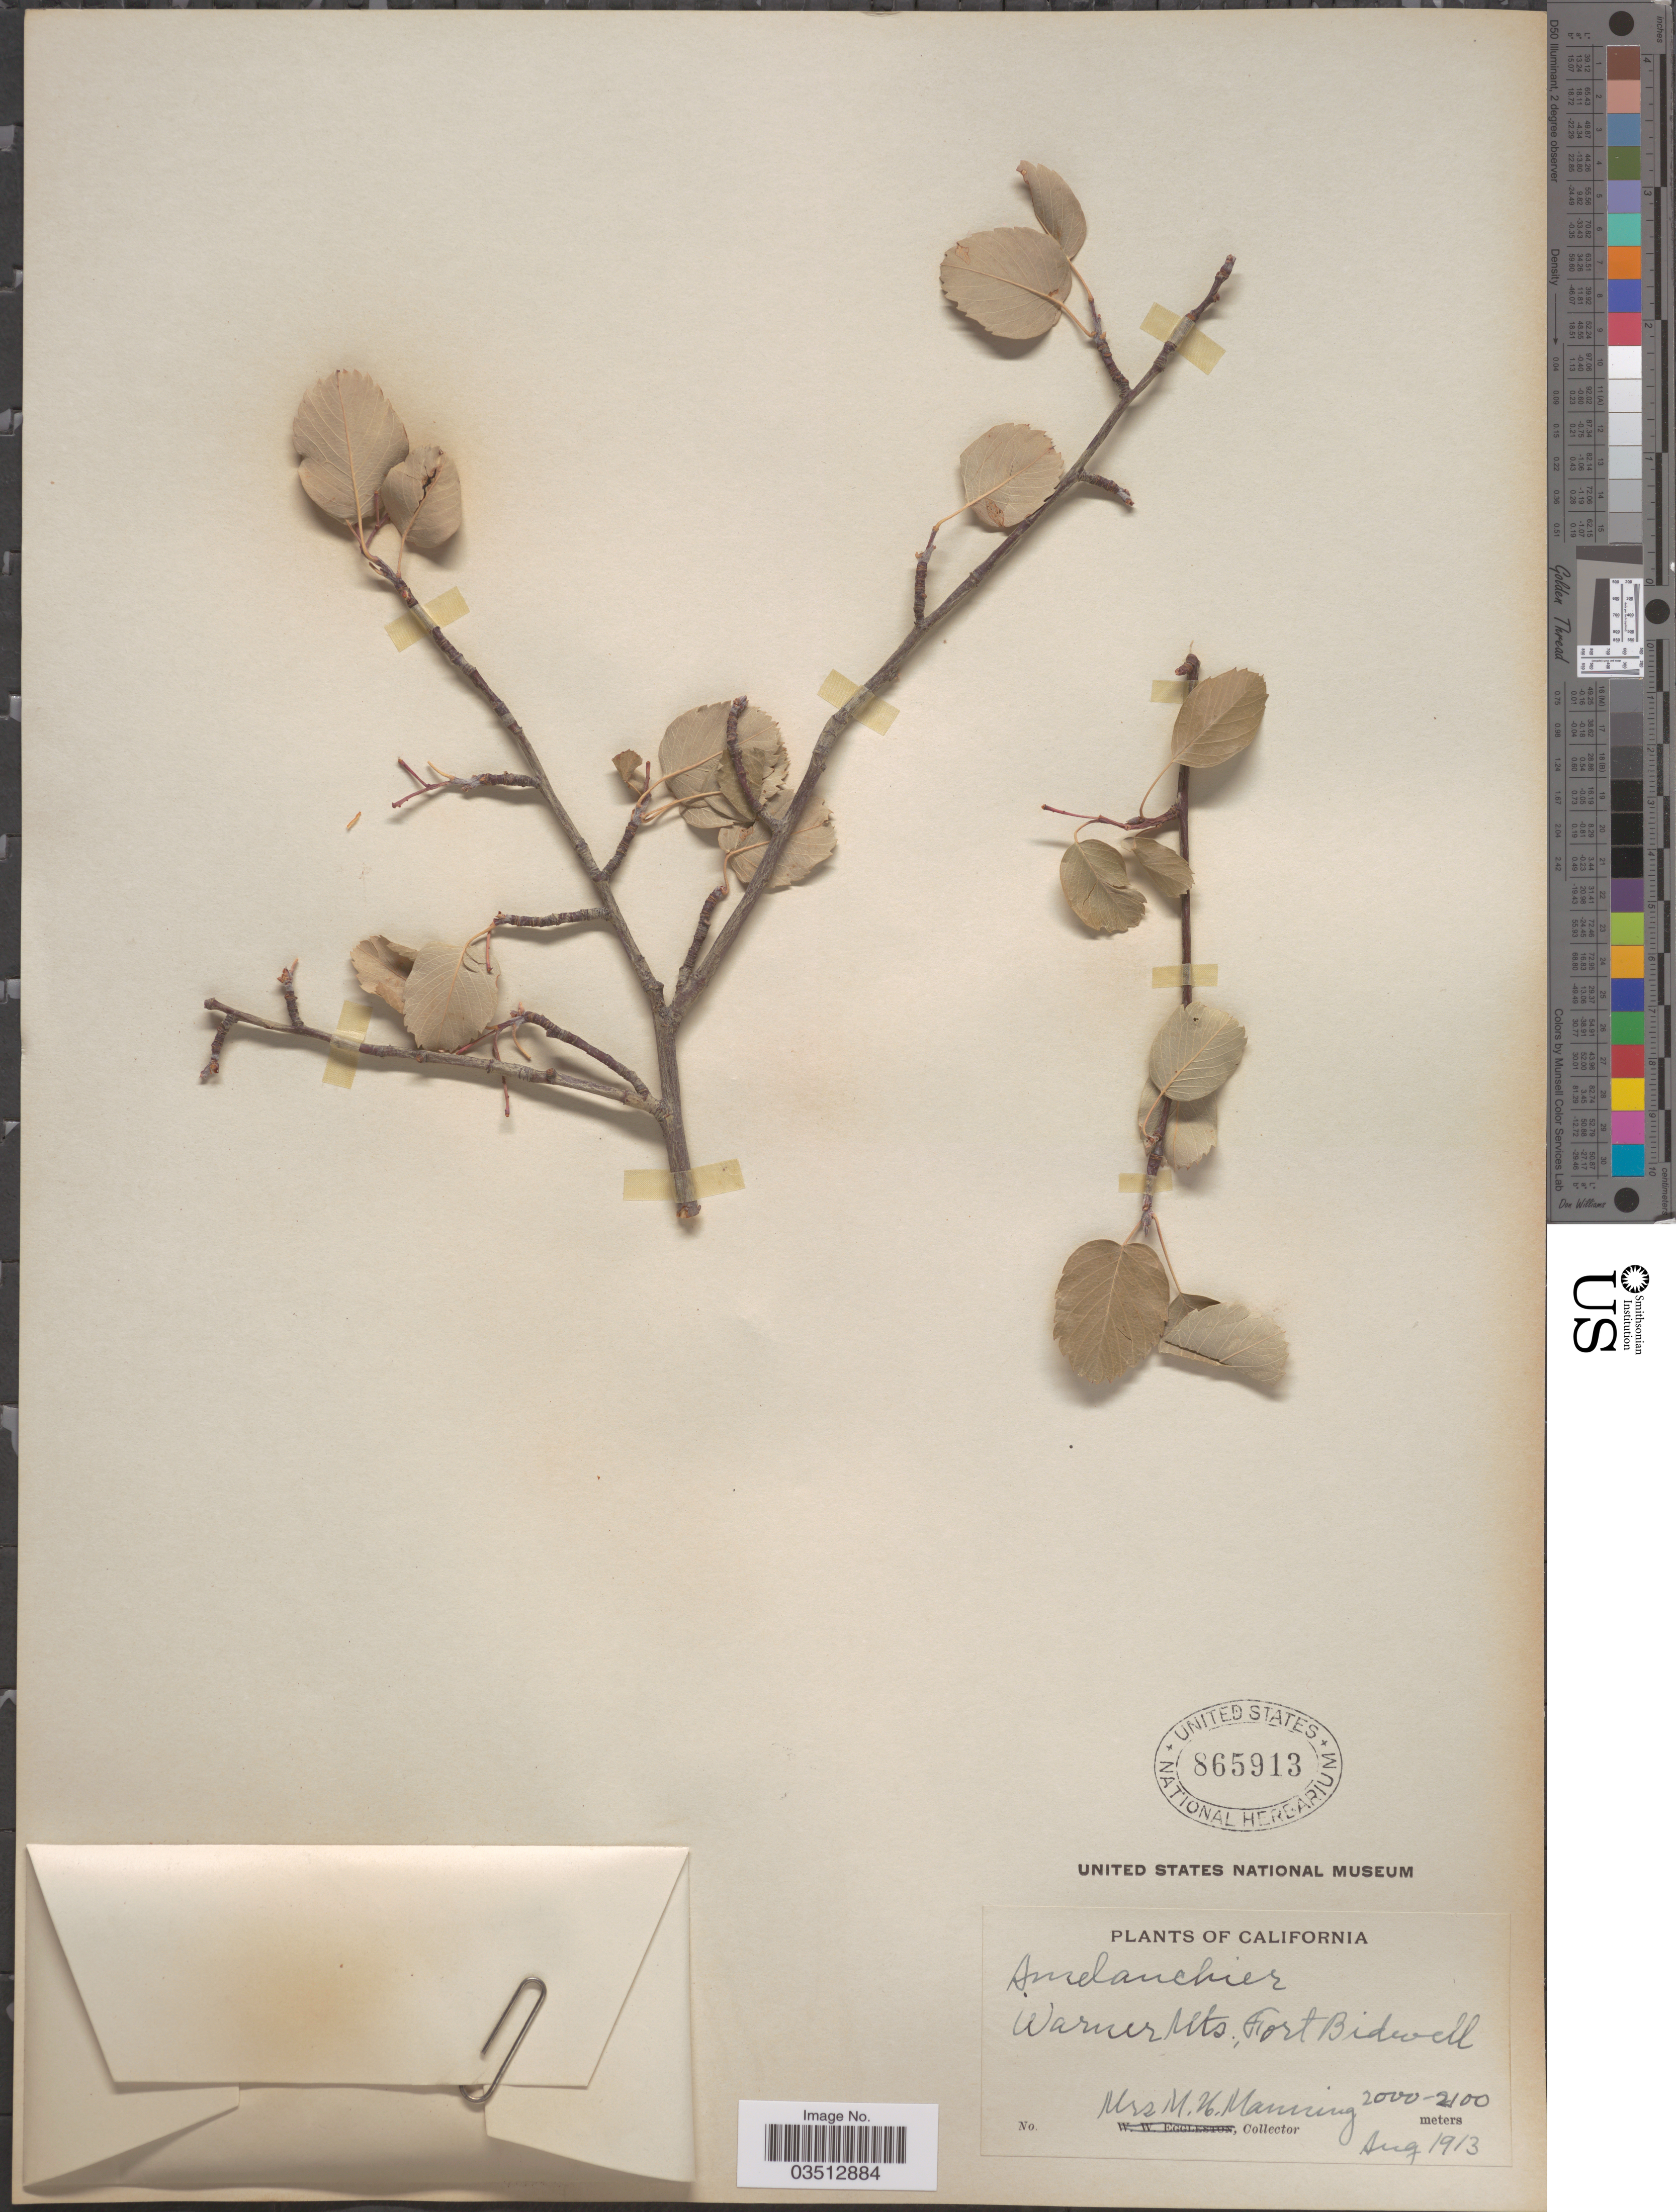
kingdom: Plantae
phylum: Tracheophyta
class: Magnoliopsida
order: Rosales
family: Rosaceae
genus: Amelanchier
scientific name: Amelanchier sp.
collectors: M. Manning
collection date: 1913-08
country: United States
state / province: California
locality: Warner Mts., Fort Bidwell.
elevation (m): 2000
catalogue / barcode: US 865913